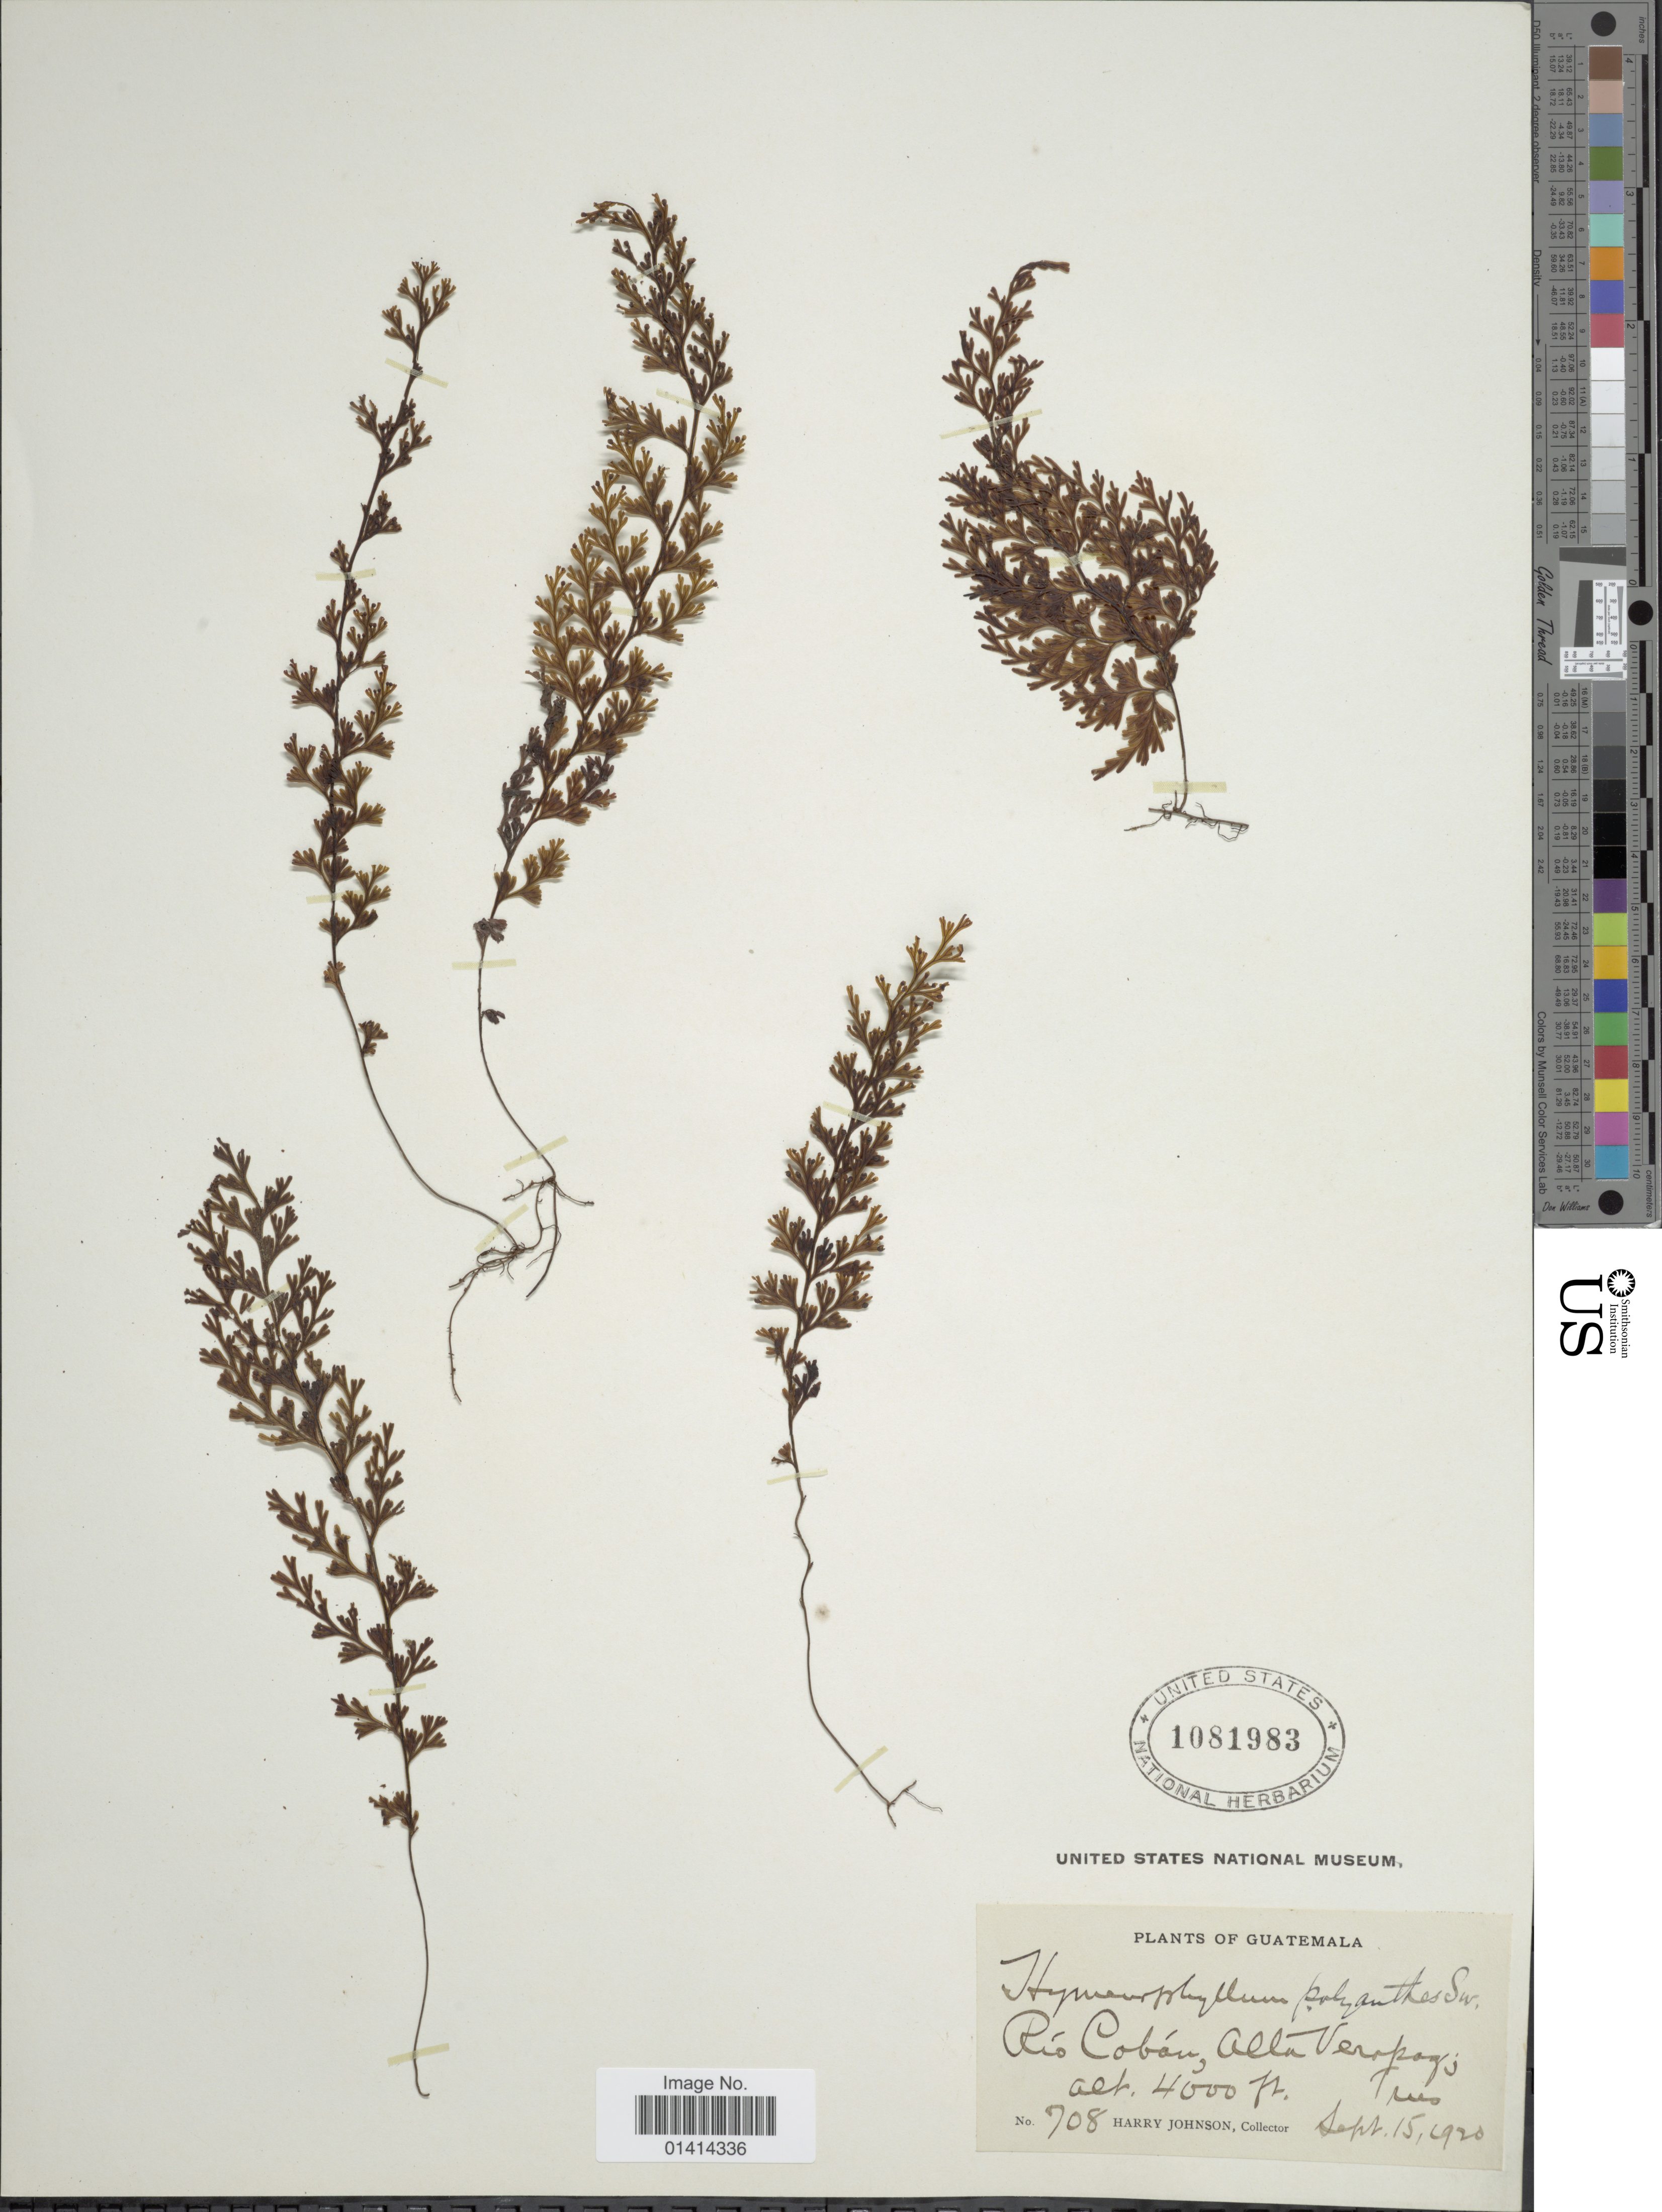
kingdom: Plantae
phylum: Tracheophyta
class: Polypodiopsida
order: Hymenophyllales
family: Hymenophyllaceae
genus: Hymenophyllum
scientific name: Hymenophyllum polyanthos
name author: (Sw.) Sw.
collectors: H. Johnson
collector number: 708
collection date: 1920-09-15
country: Guatemala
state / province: Alta Verapaz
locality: Río Cobán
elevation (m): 1219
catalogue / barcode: US 1081983